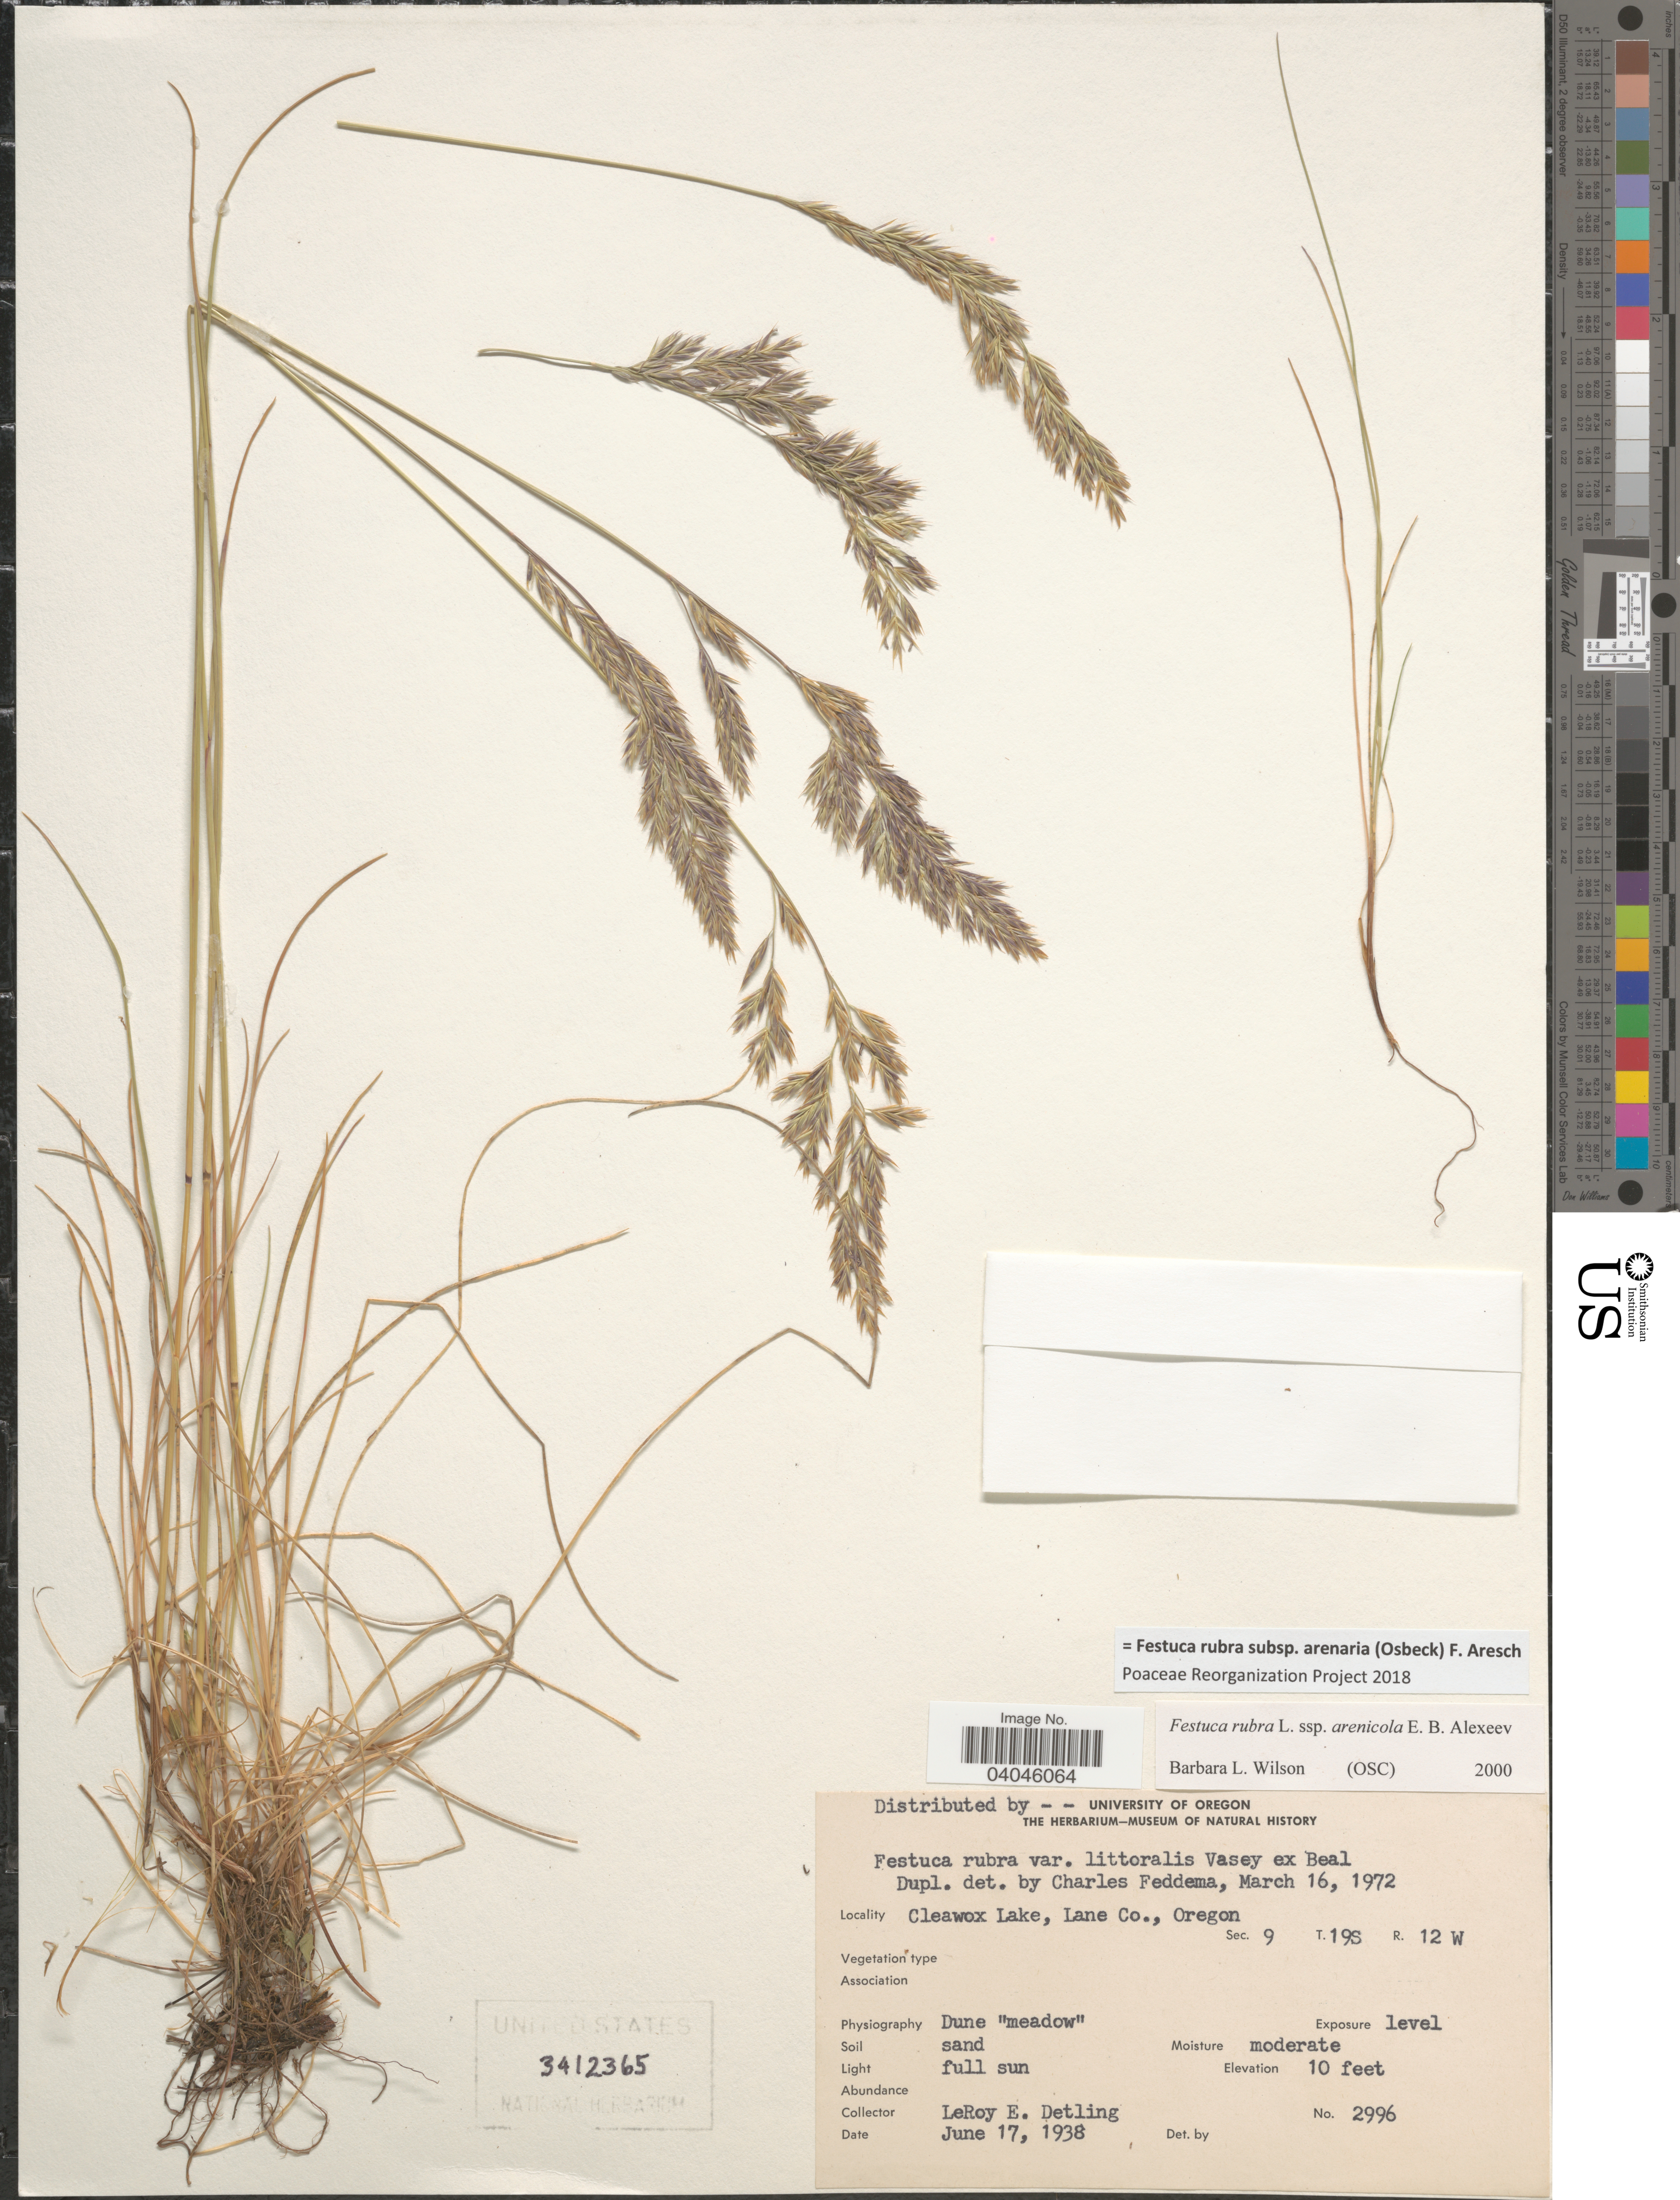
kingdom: Plantae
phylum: Tracheophyta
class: Liliopsida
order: Poales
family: Poaceae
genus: Festuca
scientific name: Festuca rubra subsp. arenaria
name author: (Osbeck) F. Aresch.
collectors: L. E. Detling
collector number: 2996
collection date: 1938-06-17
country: United States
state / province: Oregon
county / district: Lane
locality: Cleawox Lake, Lane Co. Physiography Dune "meadow".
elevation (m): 3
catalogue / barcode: US 3412365